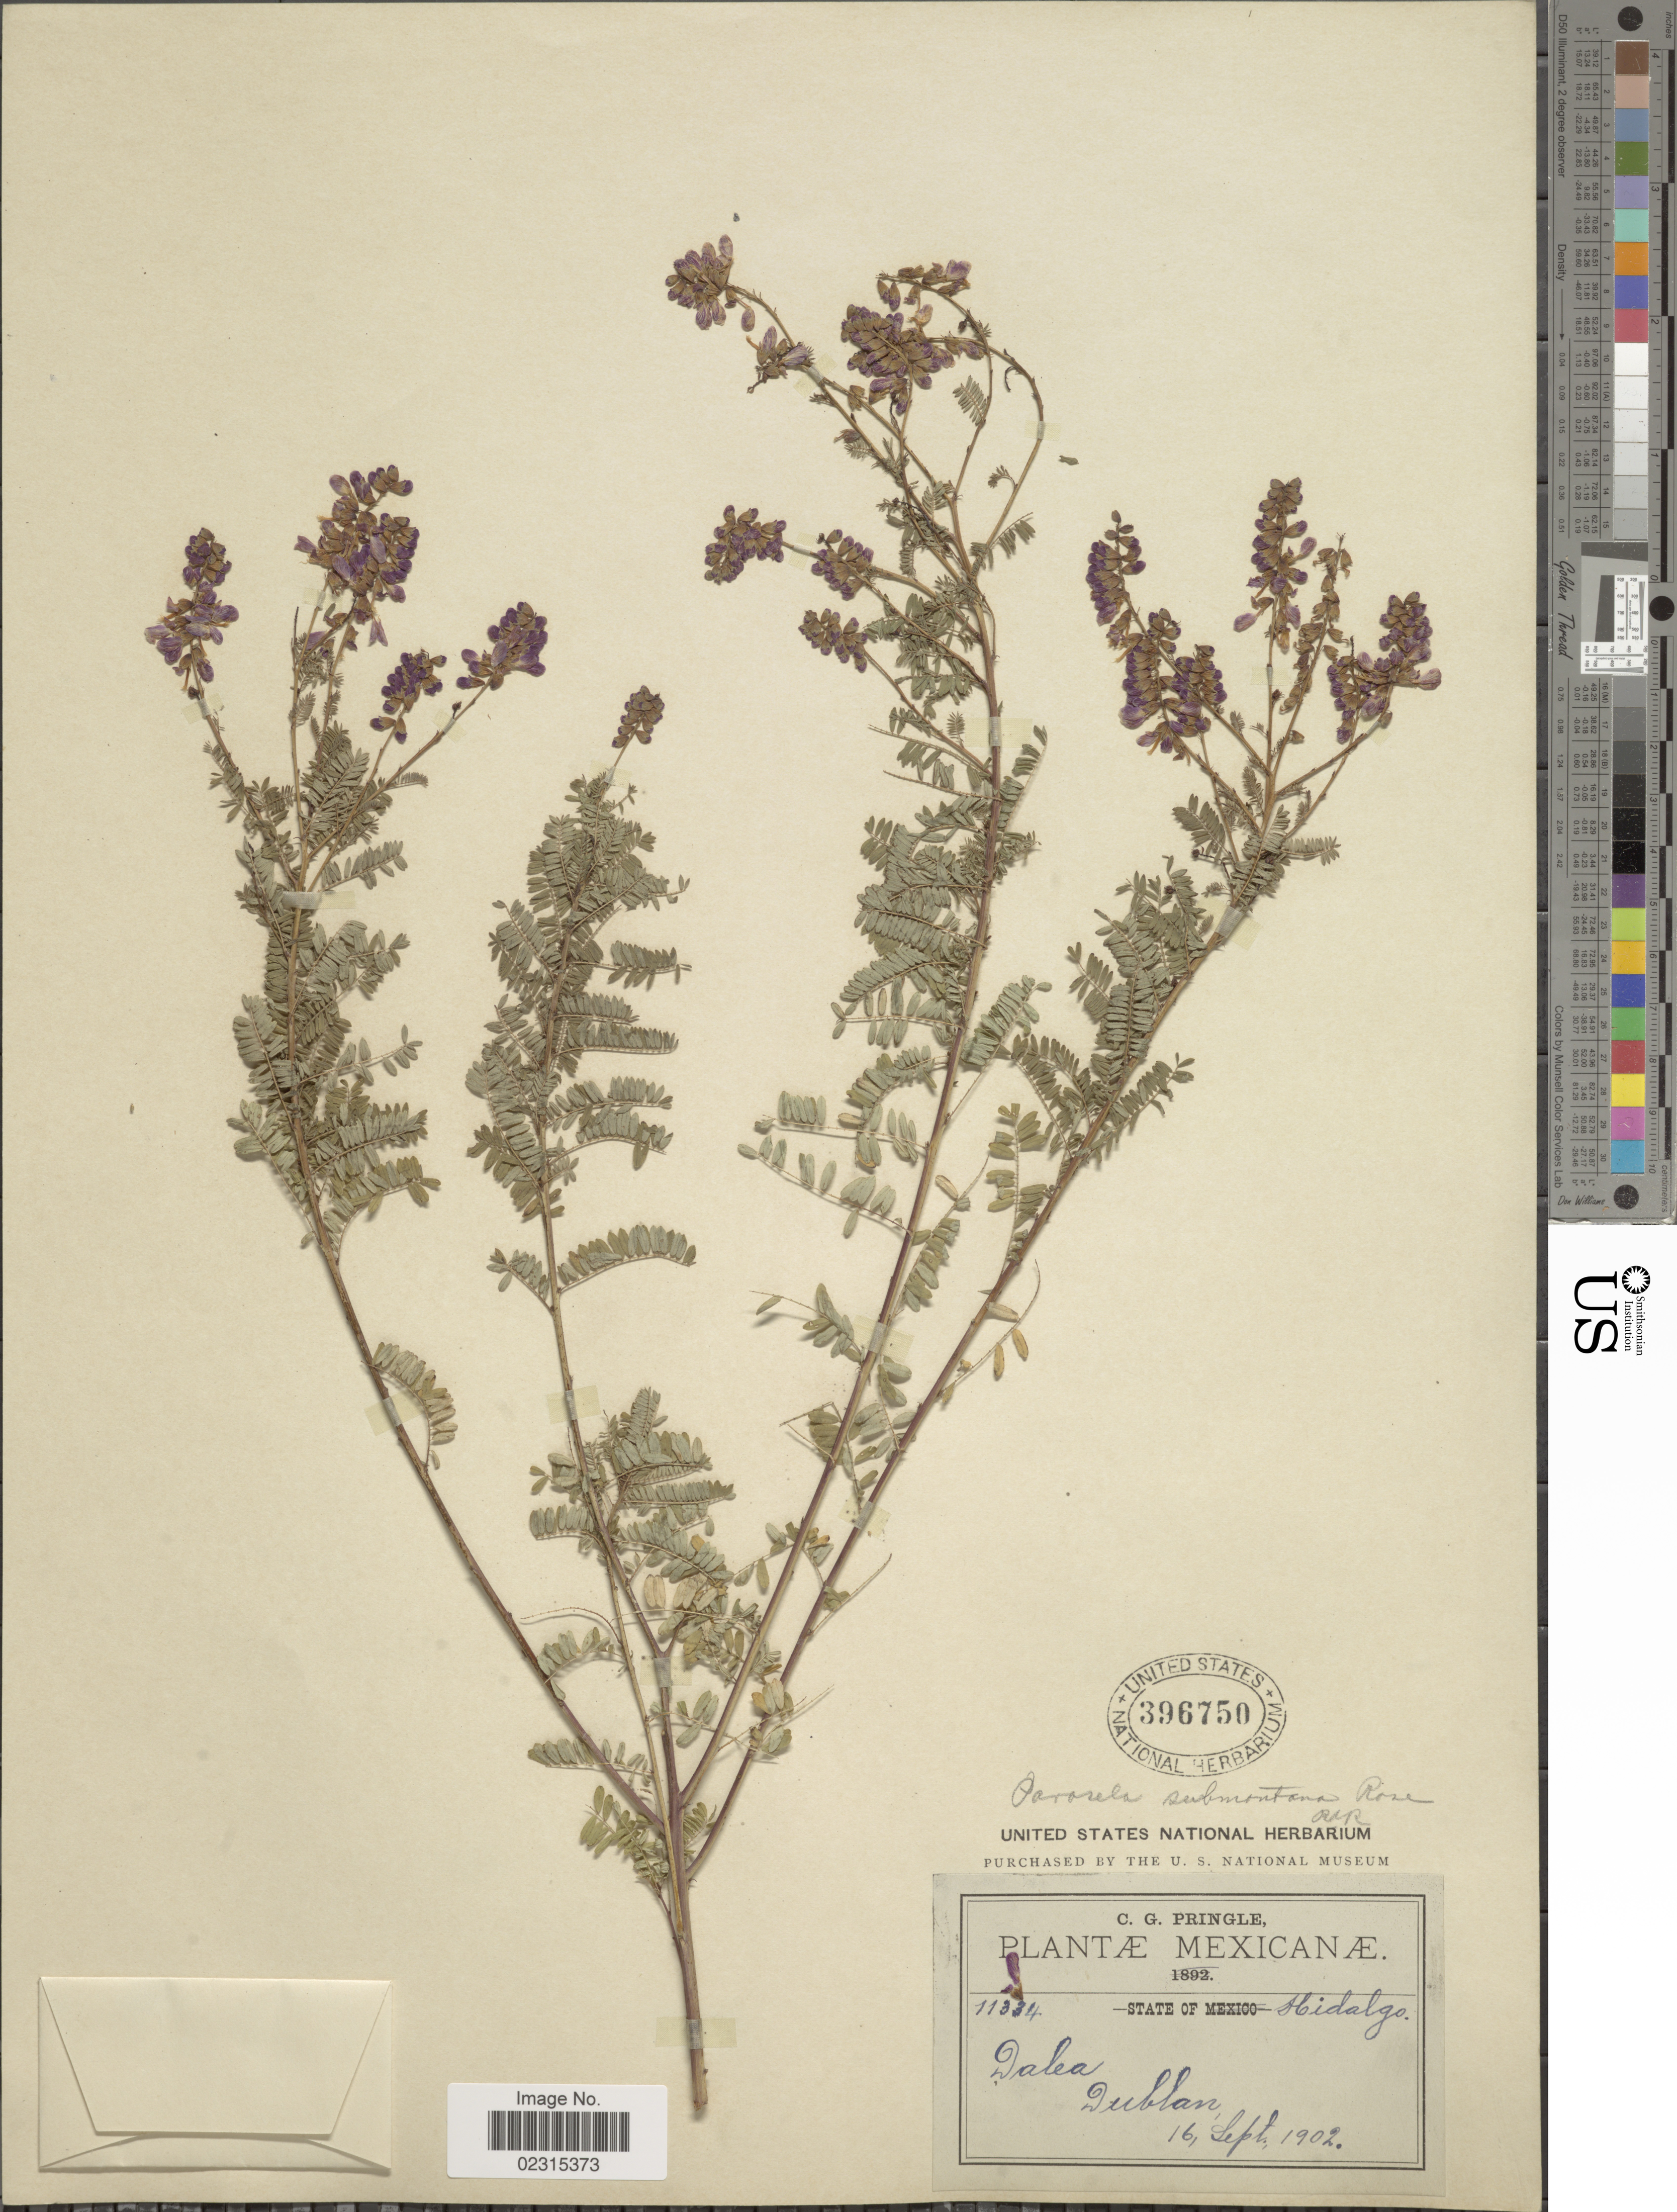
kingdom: Plantae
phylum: Tracheophyta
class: Magnoliopsida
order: Fabales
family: Fabaceae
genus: Marina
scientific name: Marina nutans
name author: (Cav.) Barneby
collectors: C. G. Pringle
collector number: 11334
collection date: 1902-09-16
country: Mexico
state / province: Hidalgo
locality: Dalea, Dublan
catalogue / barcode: US 3967510